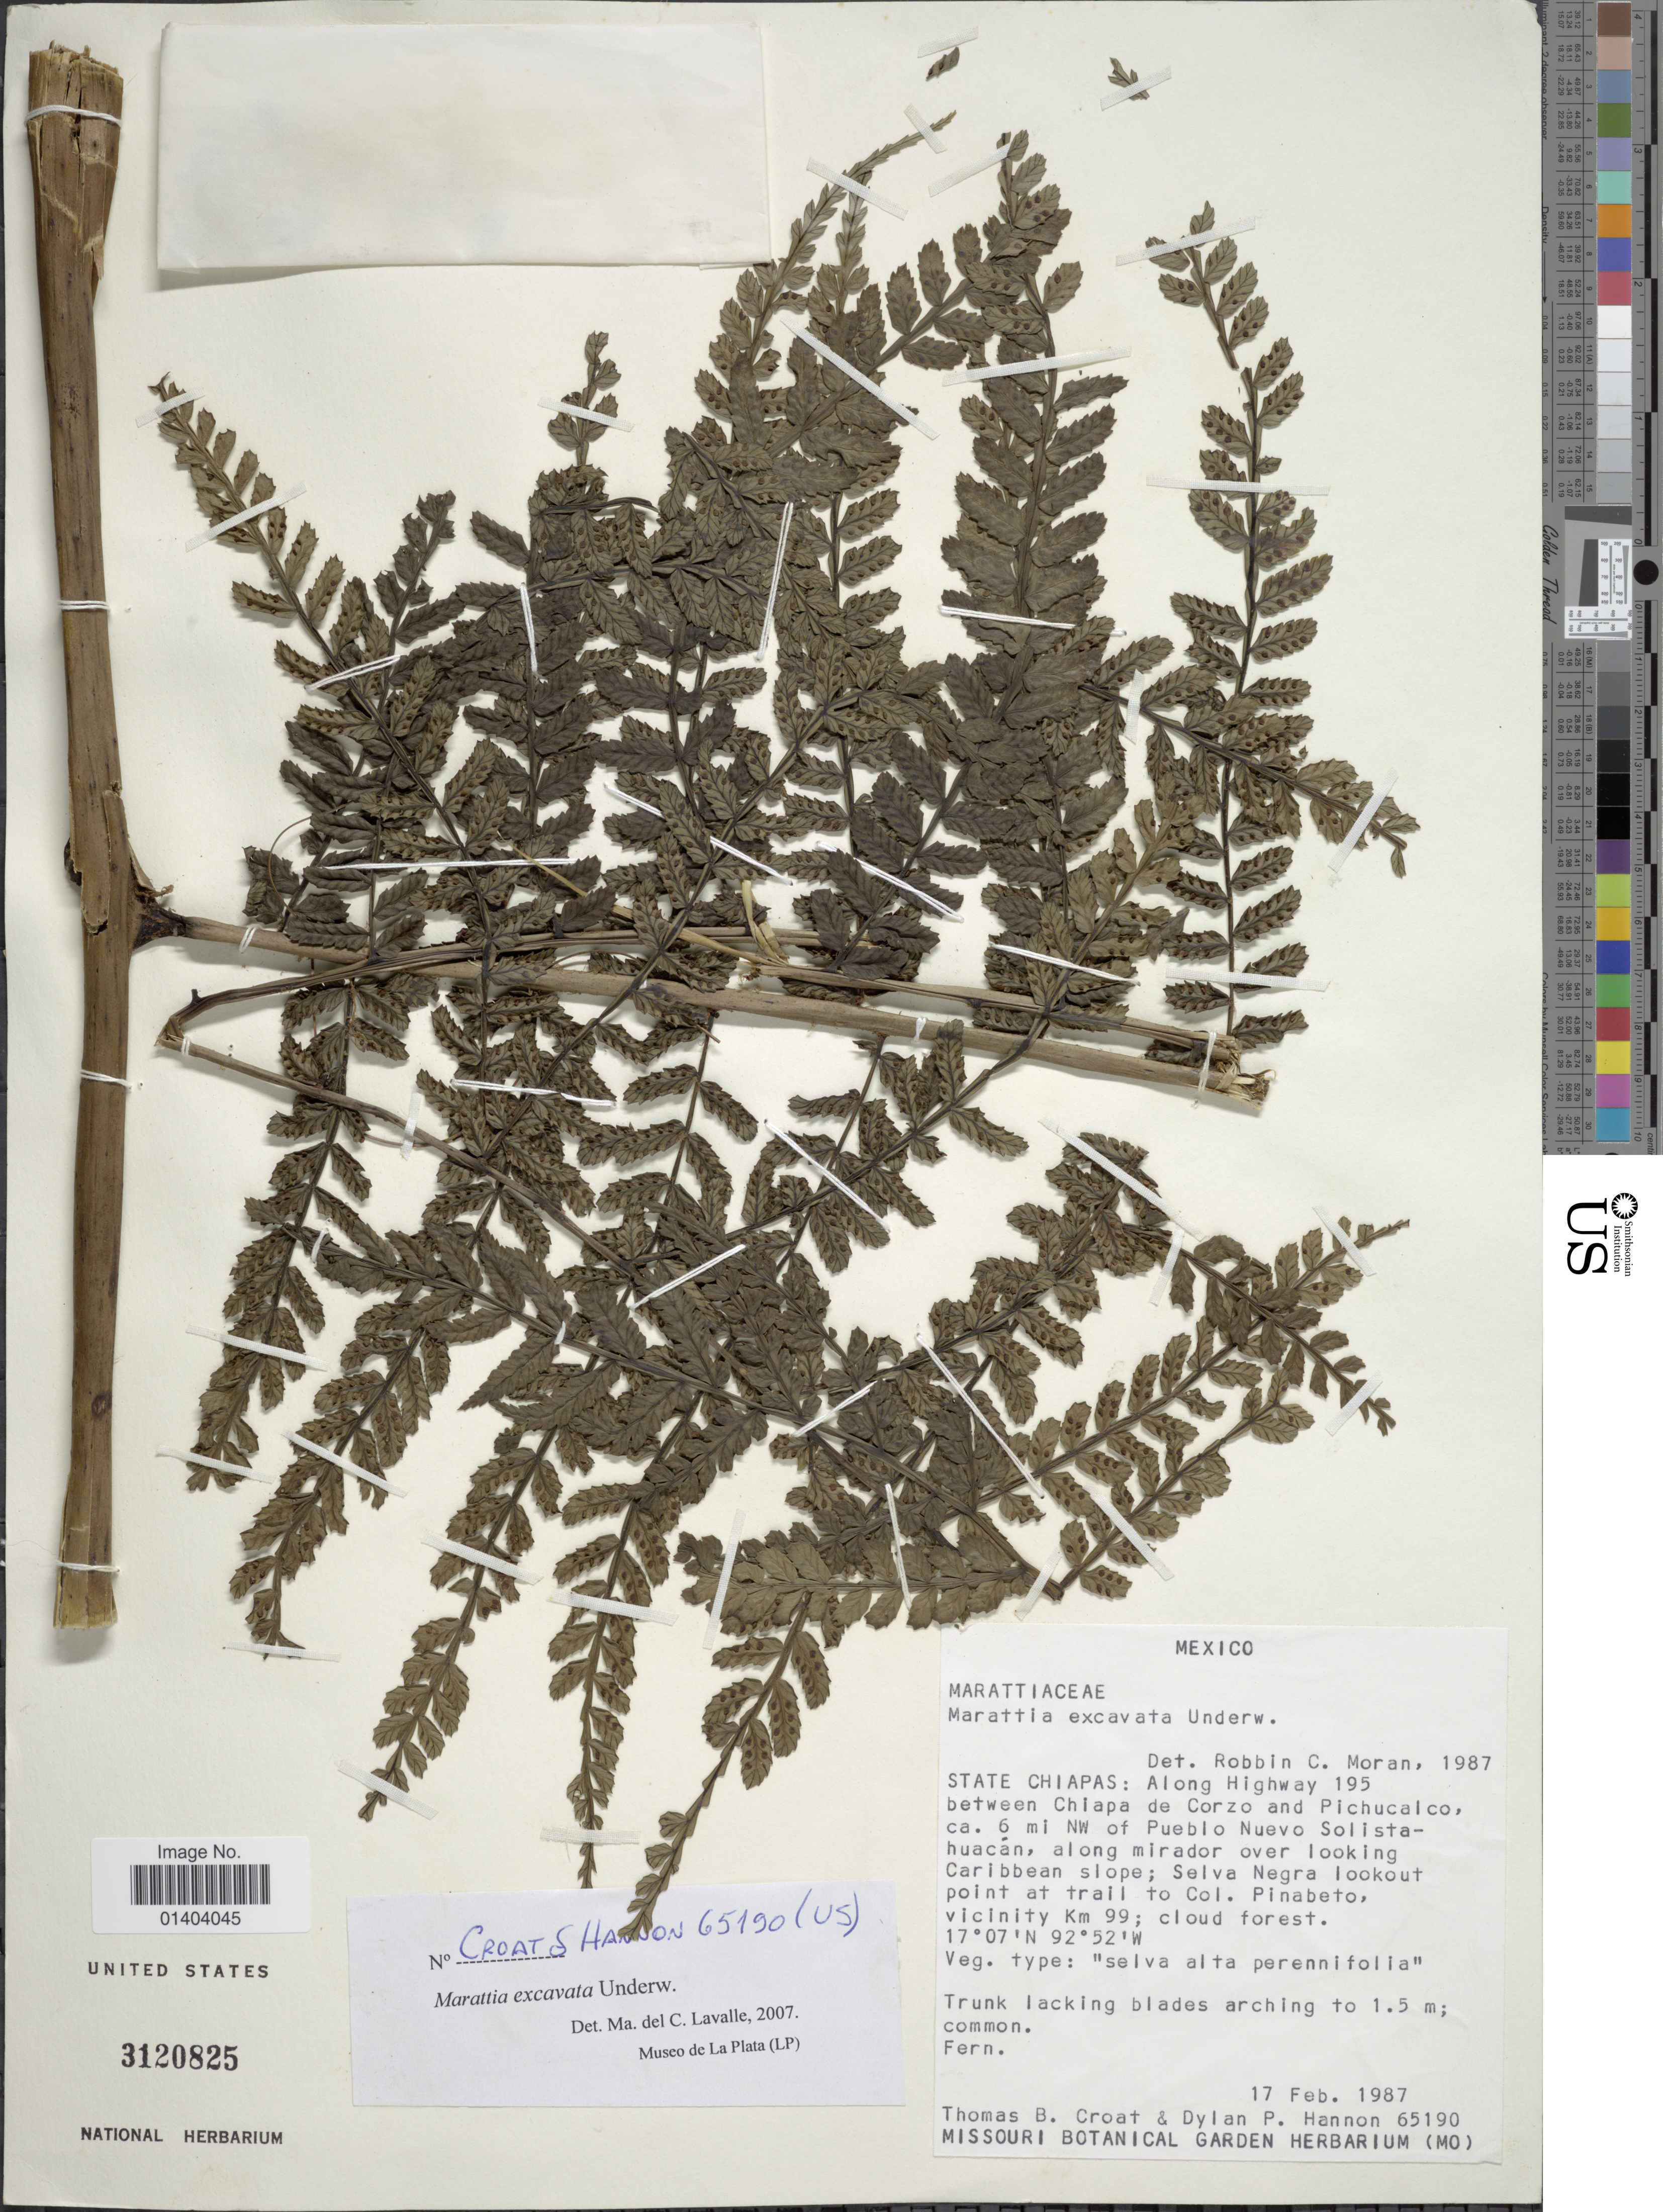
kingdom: Plantae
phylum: Tracheophyta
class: Polypodiopsida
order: Marattiales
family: Marattiaceae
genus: Marattia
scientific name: Marattia excavata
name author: Underw.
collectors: T. B. Croat & D. Hannon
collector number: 65190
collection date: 1987-02-17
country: Mexico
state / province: Chiapas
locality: State Chiapas: long Highway 195 between Chiapa de Corzo and Pichucalco, ca. 6 mi NW of Pueblo Nuevo Solistahuacán, along mirador over looking Caribbean slope; Selva Negra lookout point at trail to col Pinabeto vicinity Km 99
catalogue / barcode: US 3120825